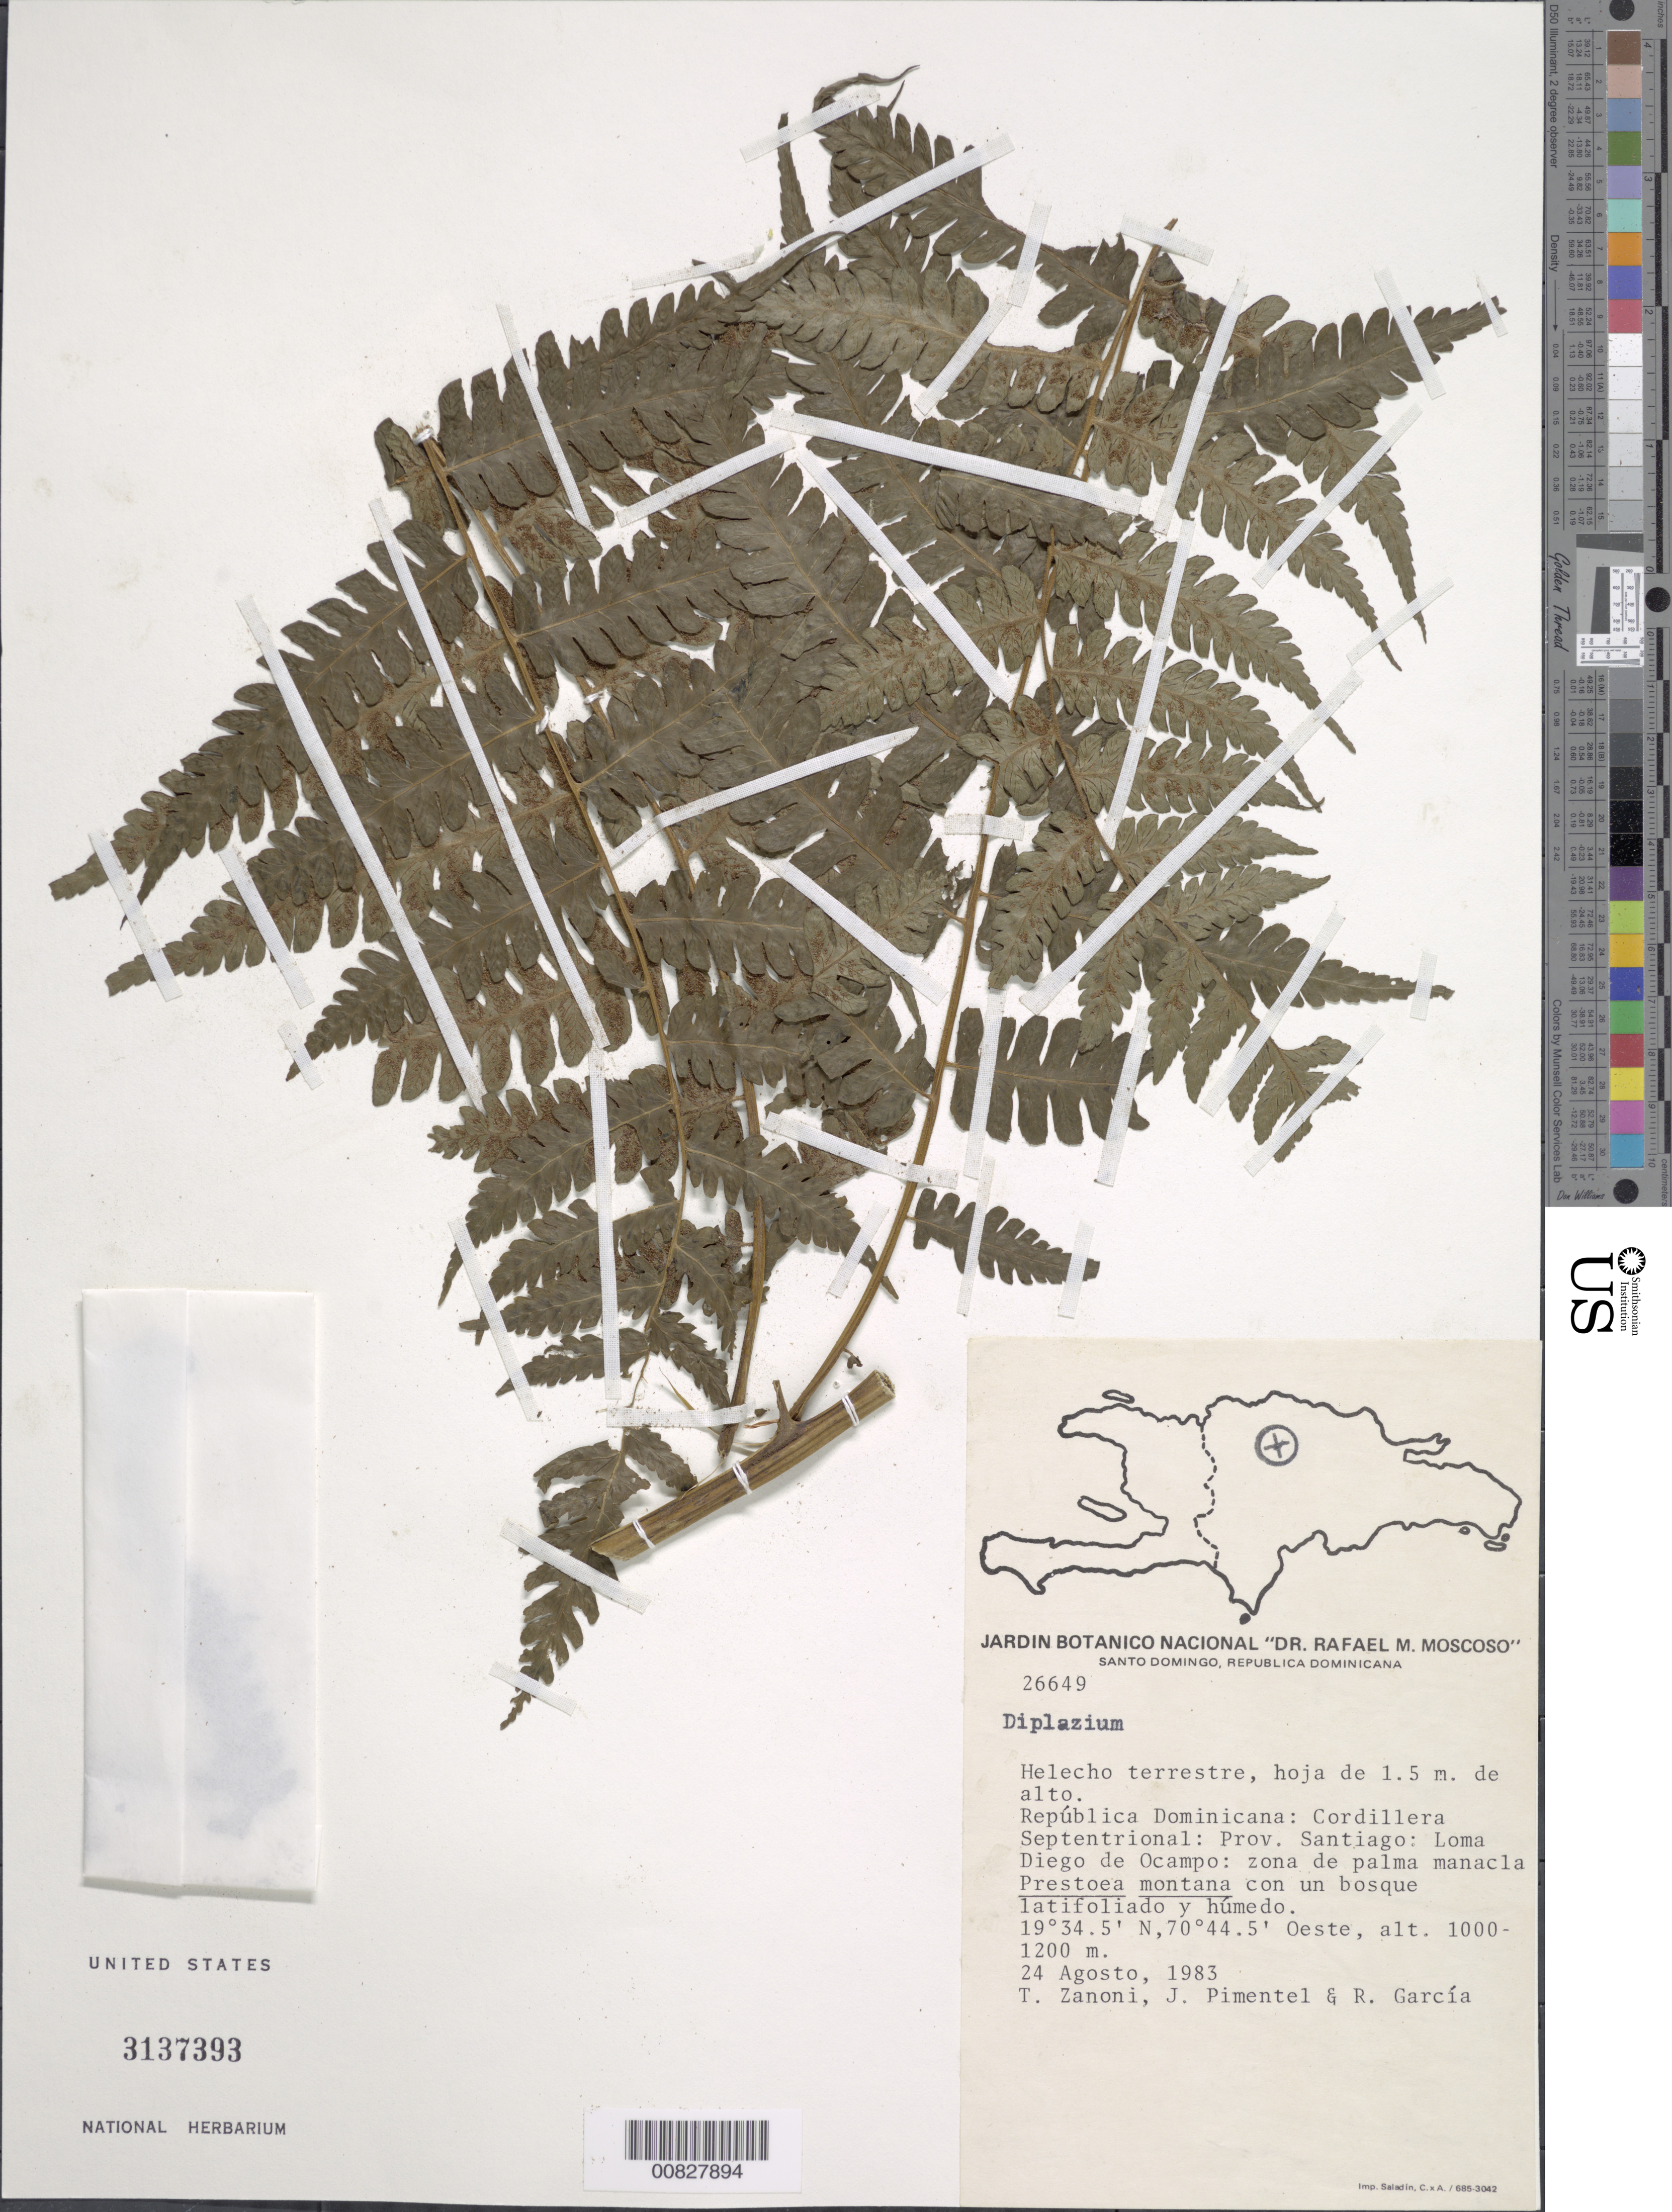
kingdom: Plantae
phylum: Tracheophyta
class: Polypodiopsida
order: Polypodiales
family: Athyriaceae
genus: Diplazium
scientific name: Diplazium sp.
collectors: T. A. Zanoni, J. Pimentel & R. G. García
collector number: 26649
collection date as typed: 24 Aug 1983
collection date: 1983-08-24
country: Dominican Republic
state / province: Santiago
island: Hispaniola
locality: Cordillera Septentrional, Loma Diego de Ocampo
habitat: Zona de palma manacla Prestoea montana con un bosque latifoliado y húmedo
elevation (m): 1000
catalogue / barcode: US 3137393